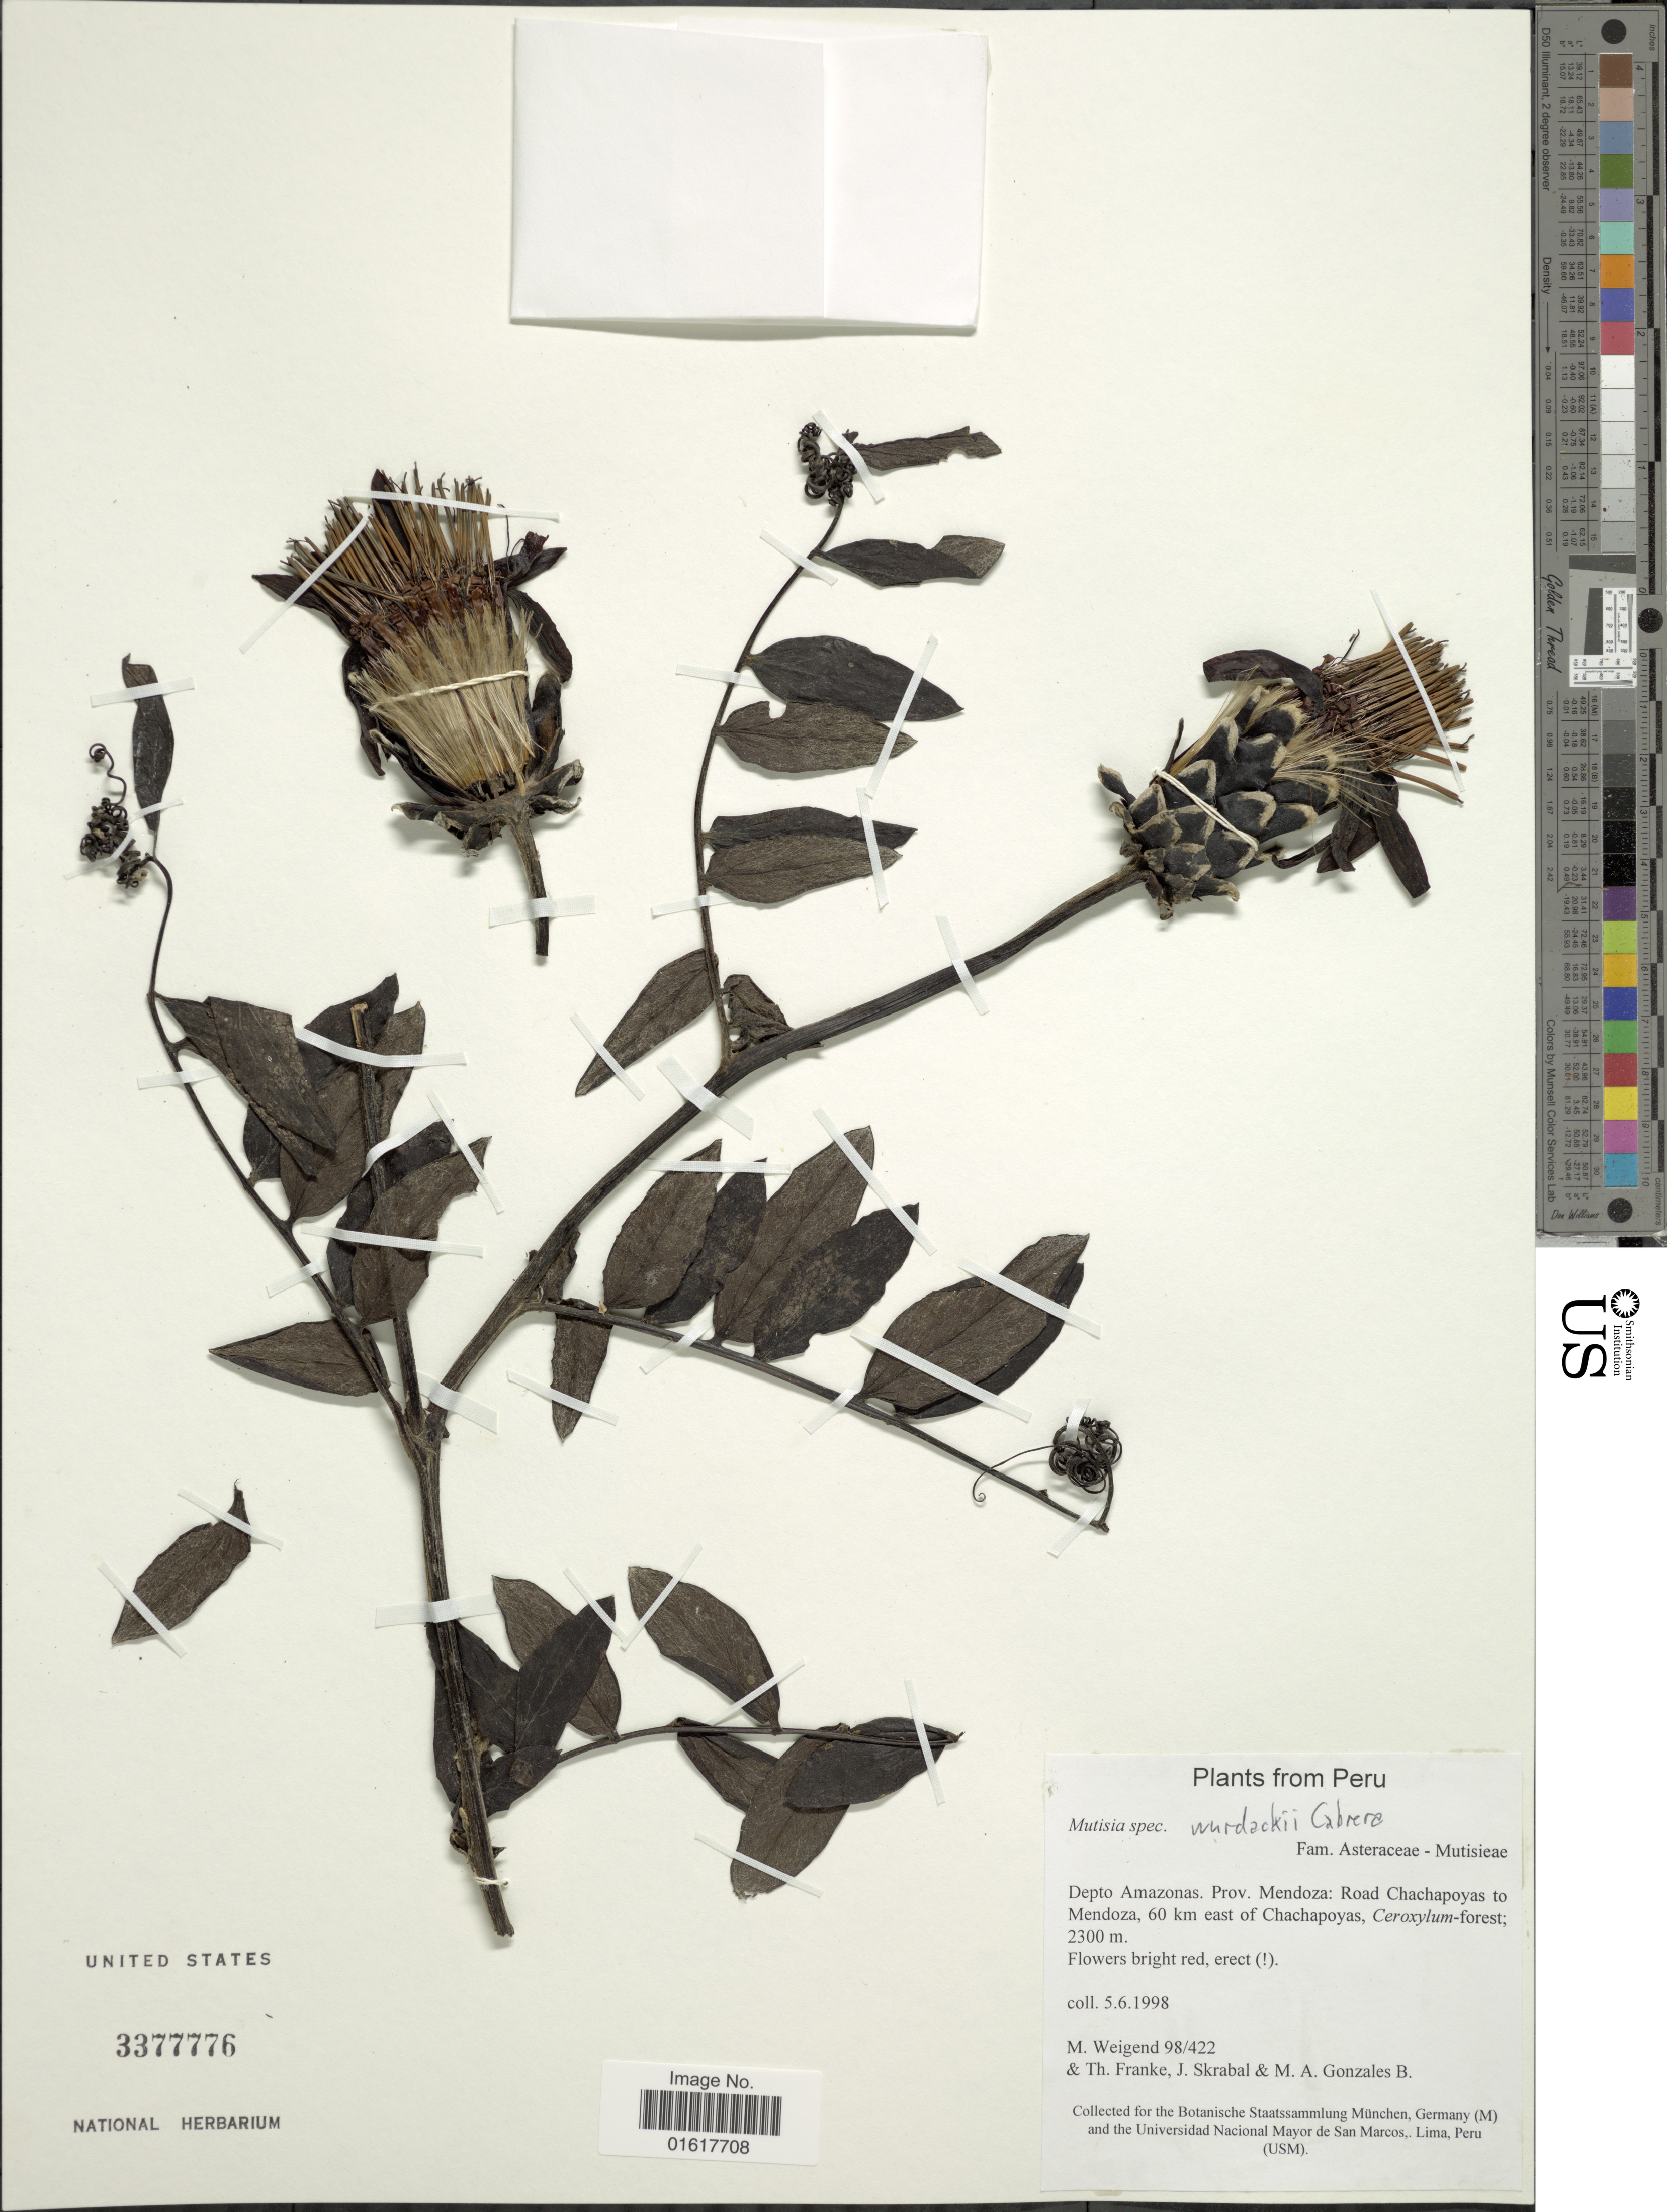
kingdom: Plantae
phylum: Tracheophyta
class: Magnoliopsida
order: Asterales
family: Asteraceae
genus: Mutisia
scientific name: Mutisia wurdackii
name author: Cabrera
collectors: M. Weigend, T. Franke, J. Skrabal & M. A. Gonzales B.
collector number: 98/422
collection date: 1998-06-05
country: Peru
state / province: Amazonas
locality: Prov. Mendoza: Road Chachapoyas to Mendoza, 60 km east of Chachapoyas, Ceroxylum-forest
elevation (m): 2300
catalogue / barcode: US 3377776